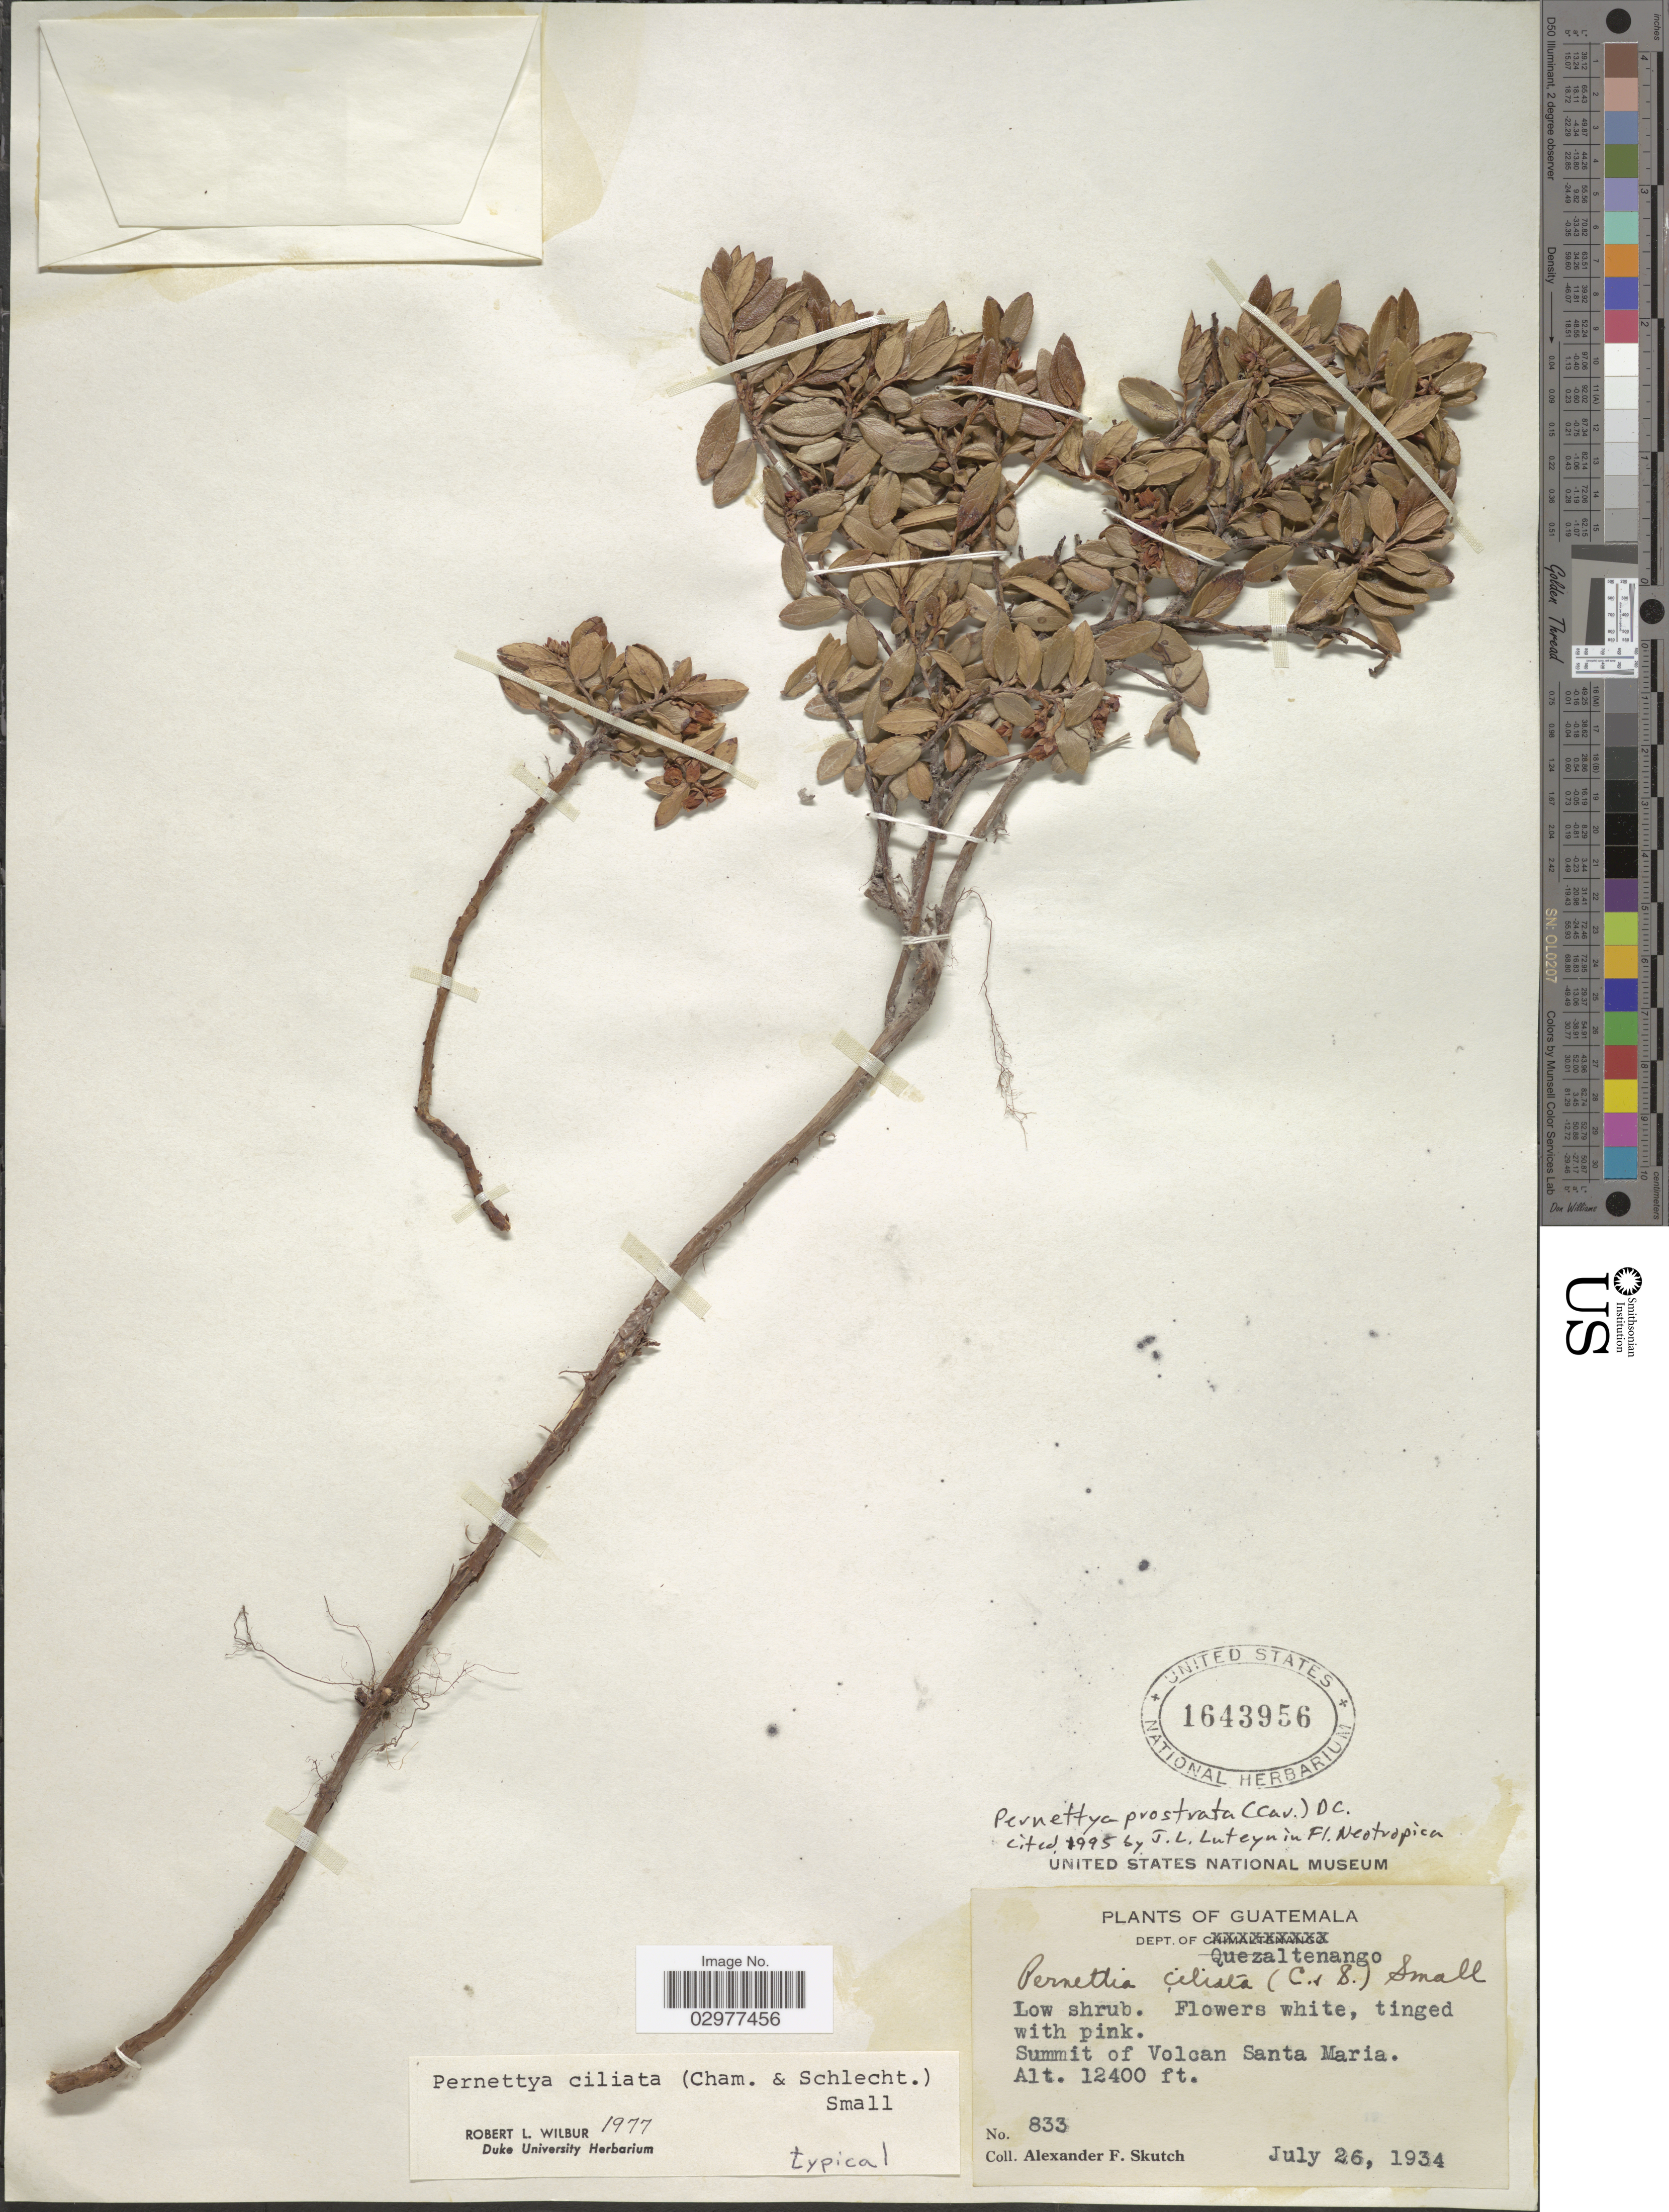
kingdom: Plantae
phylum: Tracheophyta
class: Magnoliopsida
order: Ericales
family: Ericaceae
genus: Pernettya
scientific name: Pernettya prostrata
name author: (Cav.) DC.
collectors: A. F. Skutch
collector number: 833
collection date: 1934-07-26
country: Guatemala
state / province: Quetzaltenango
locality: Summit of Volcan Santa Maria.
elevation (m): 3780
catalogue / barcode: US 1643956